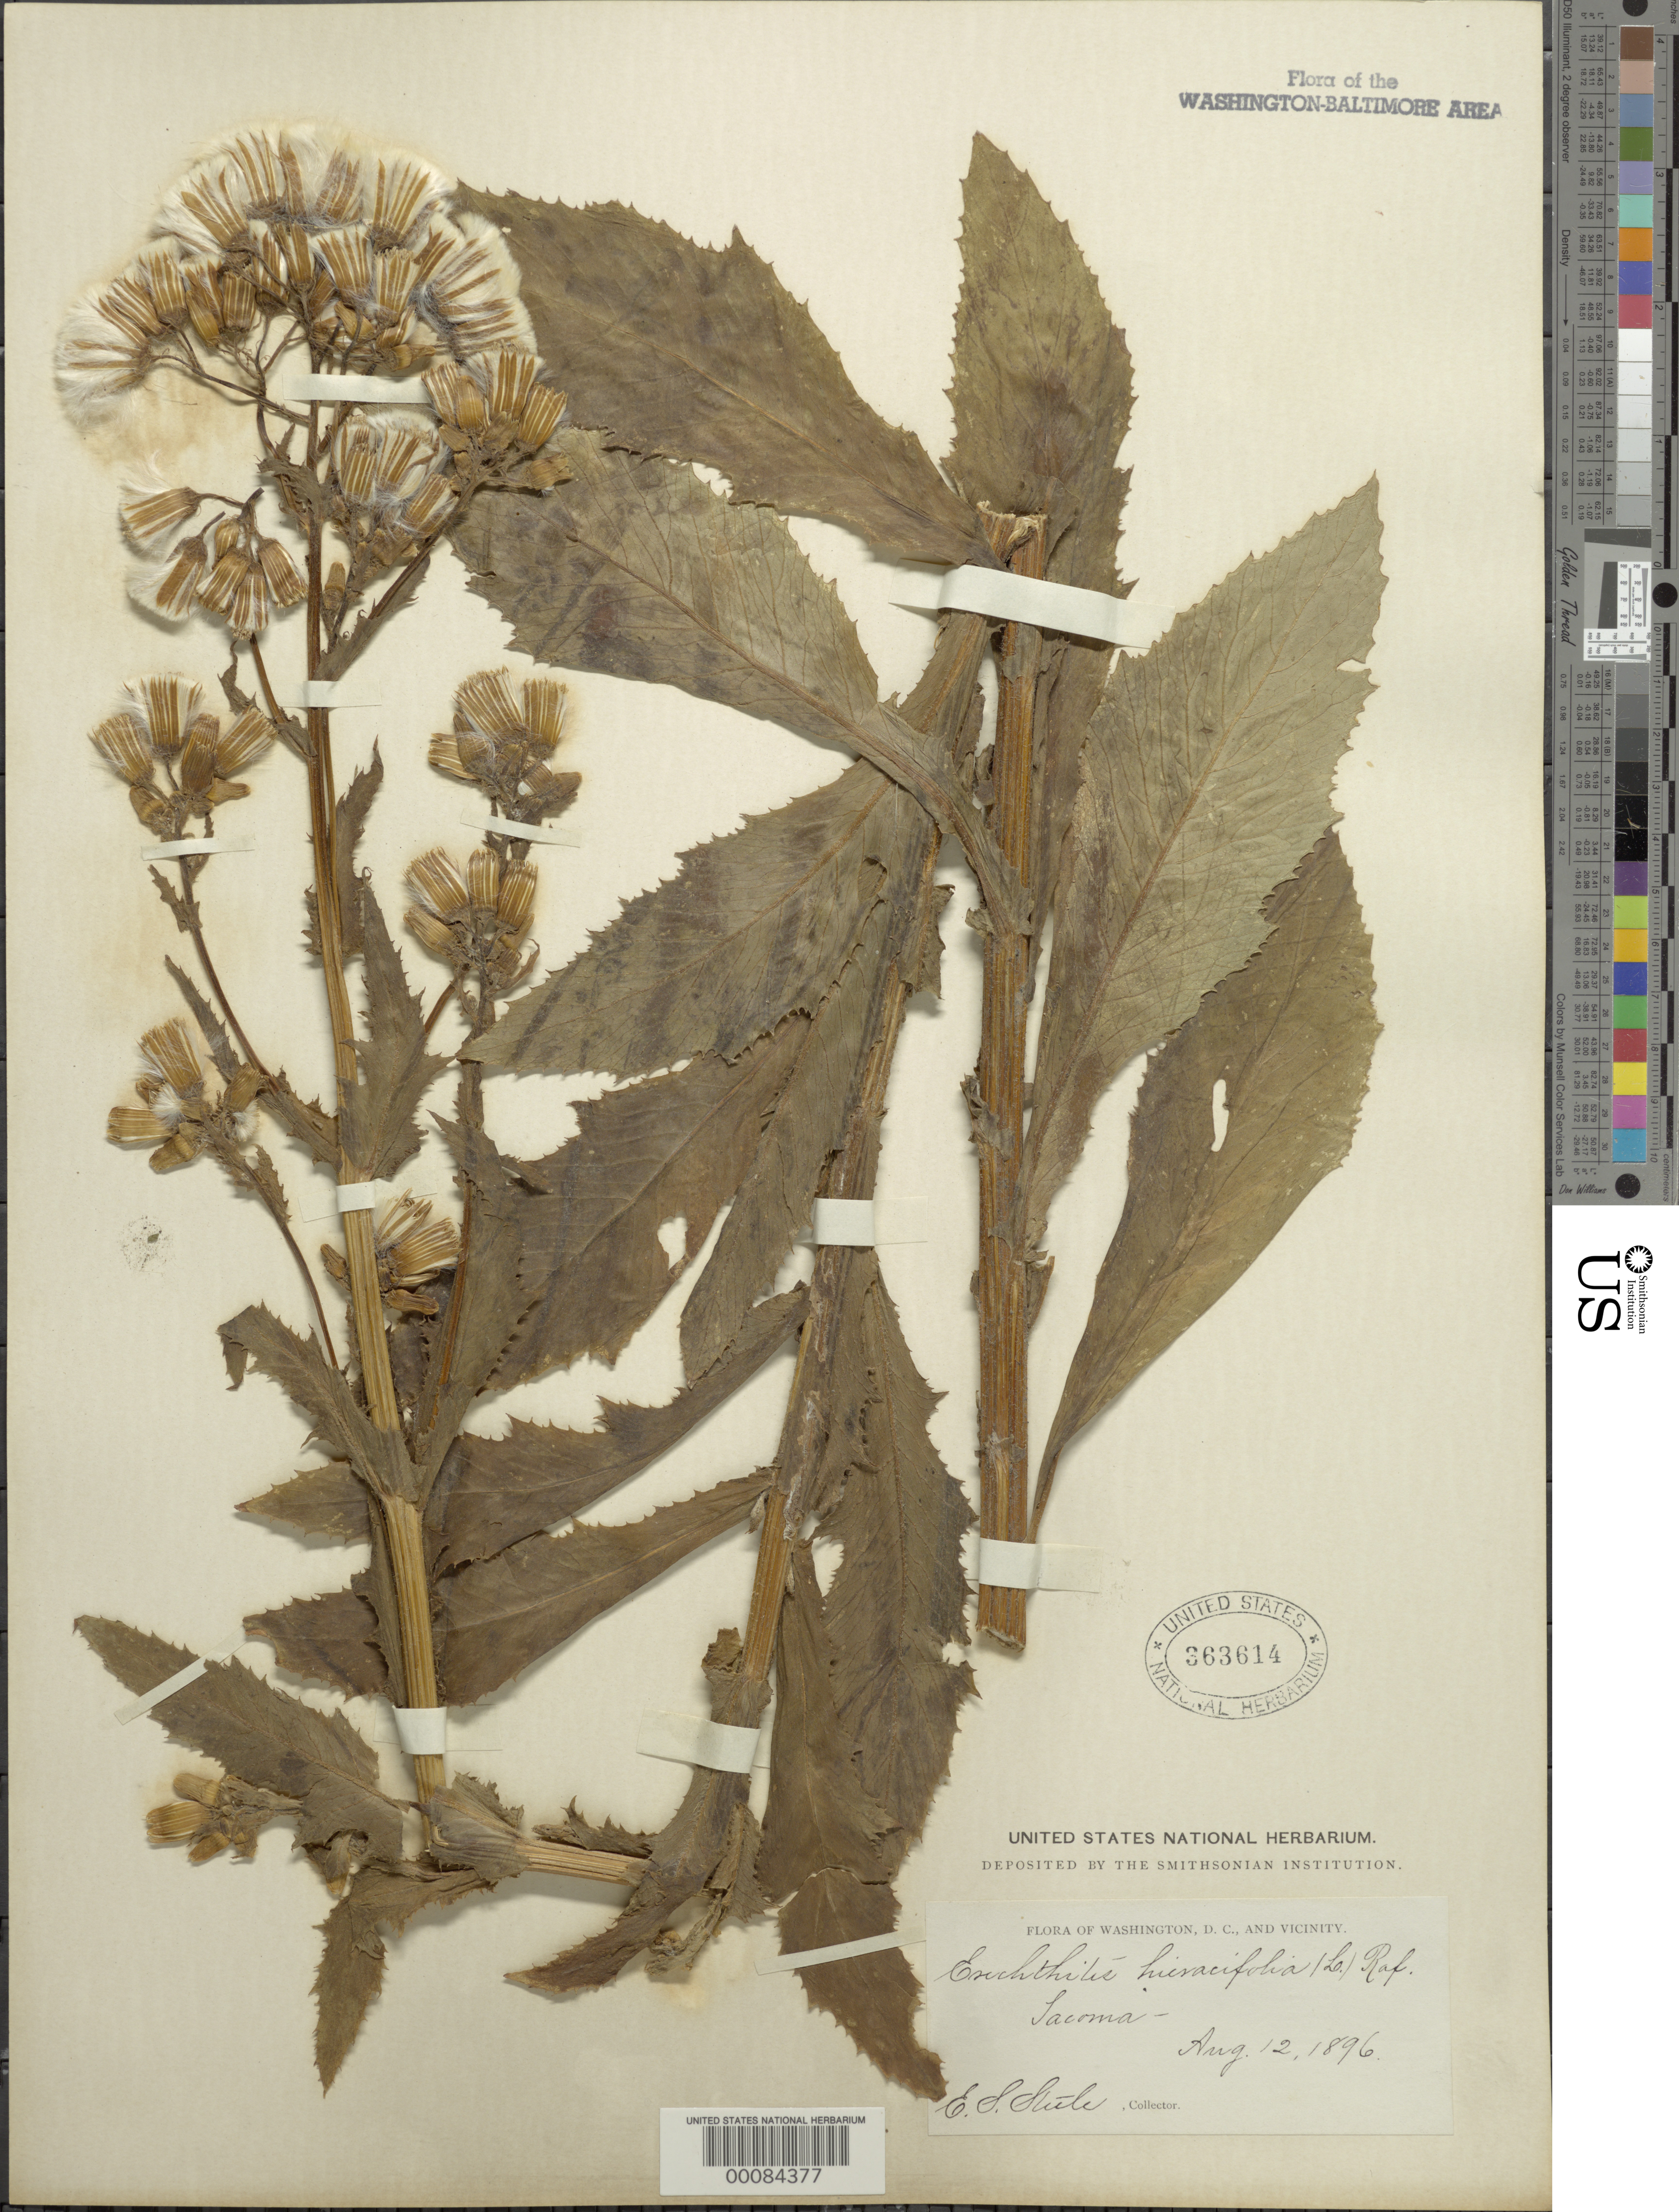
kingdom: Plantae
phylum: Tracheophyta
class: Magnoliopsida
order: Asterales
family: Asteraceae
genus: Erechtites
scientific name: Erechtites hieraciifolius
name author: (L.) Raf. ex DC.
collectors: E. Steele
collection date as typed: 12 Aug 1896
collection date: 1896-08-12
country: United States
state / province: District of Columbia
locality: Takoma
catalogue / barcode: US 363614